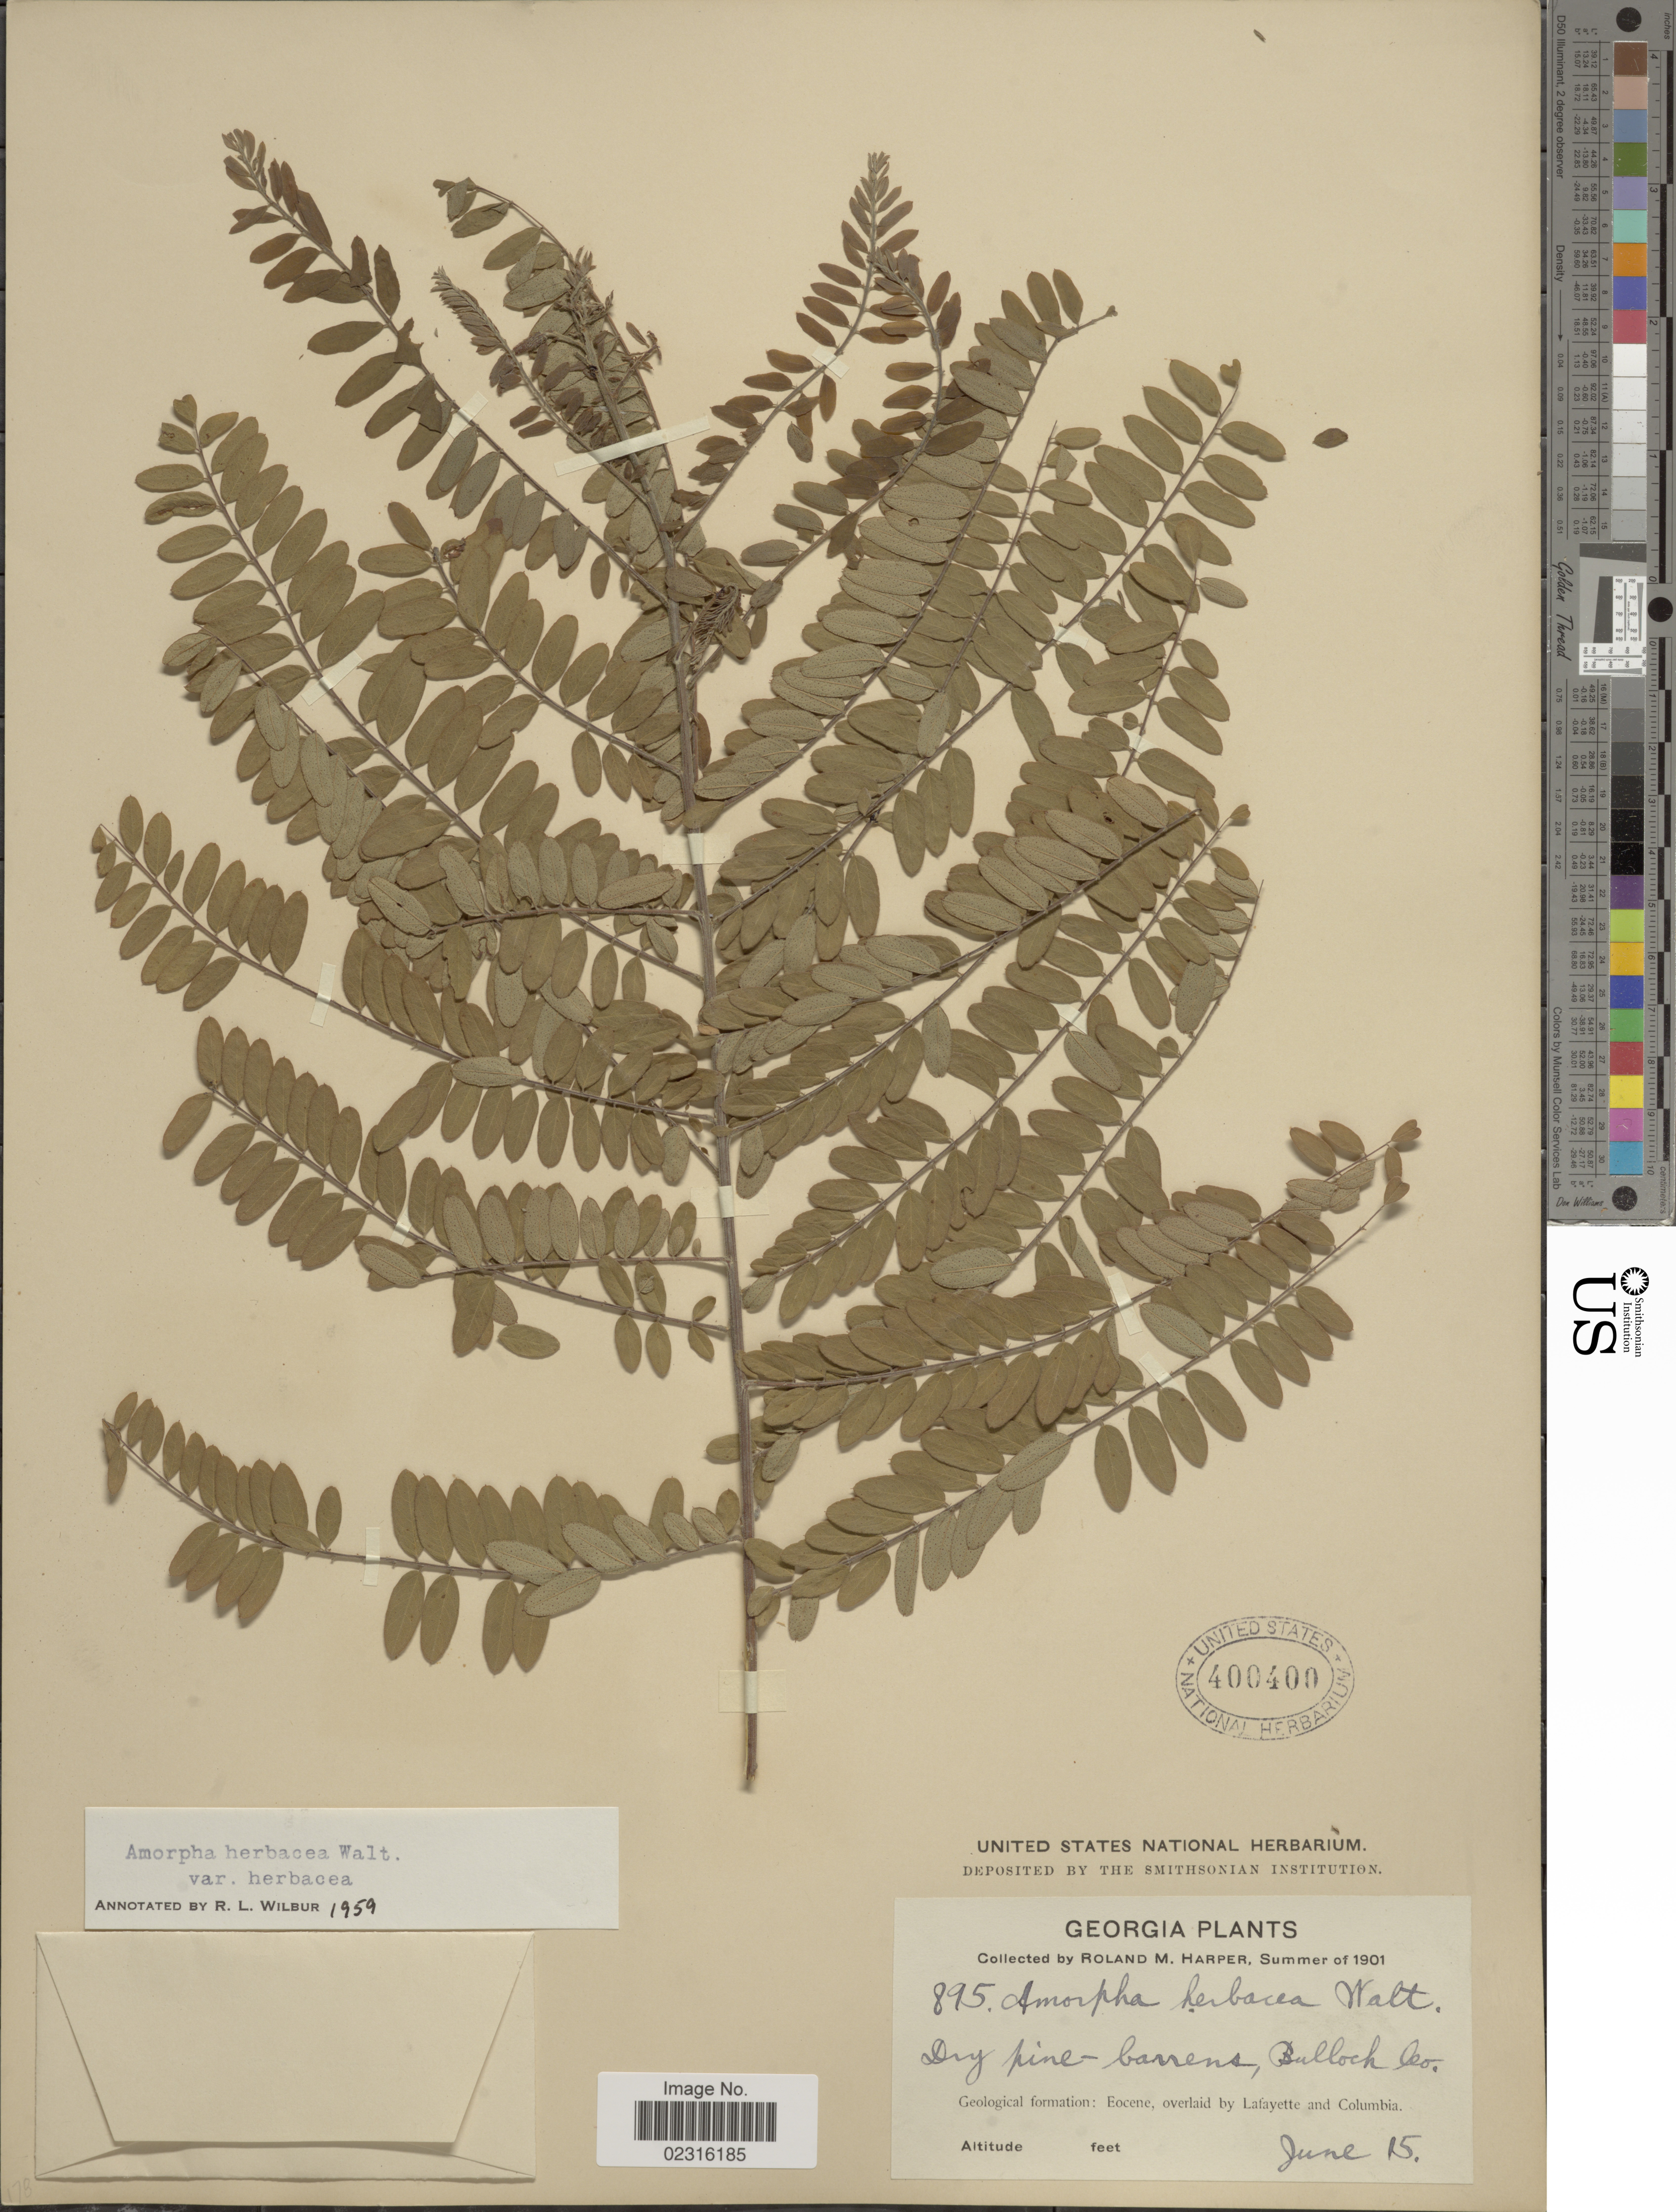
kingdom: Plantae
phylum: Tracheophyta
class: Magnoliopsida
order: Fabales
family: Fabaceae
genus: Amorpha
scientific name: Amorpha herbacea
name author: Schltdl.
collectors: R. M. Harper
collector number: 895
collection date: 1901-06-15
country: United States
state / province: Georgia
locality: Dry pine-barrens, Bullock Co.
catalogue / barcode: US 400400